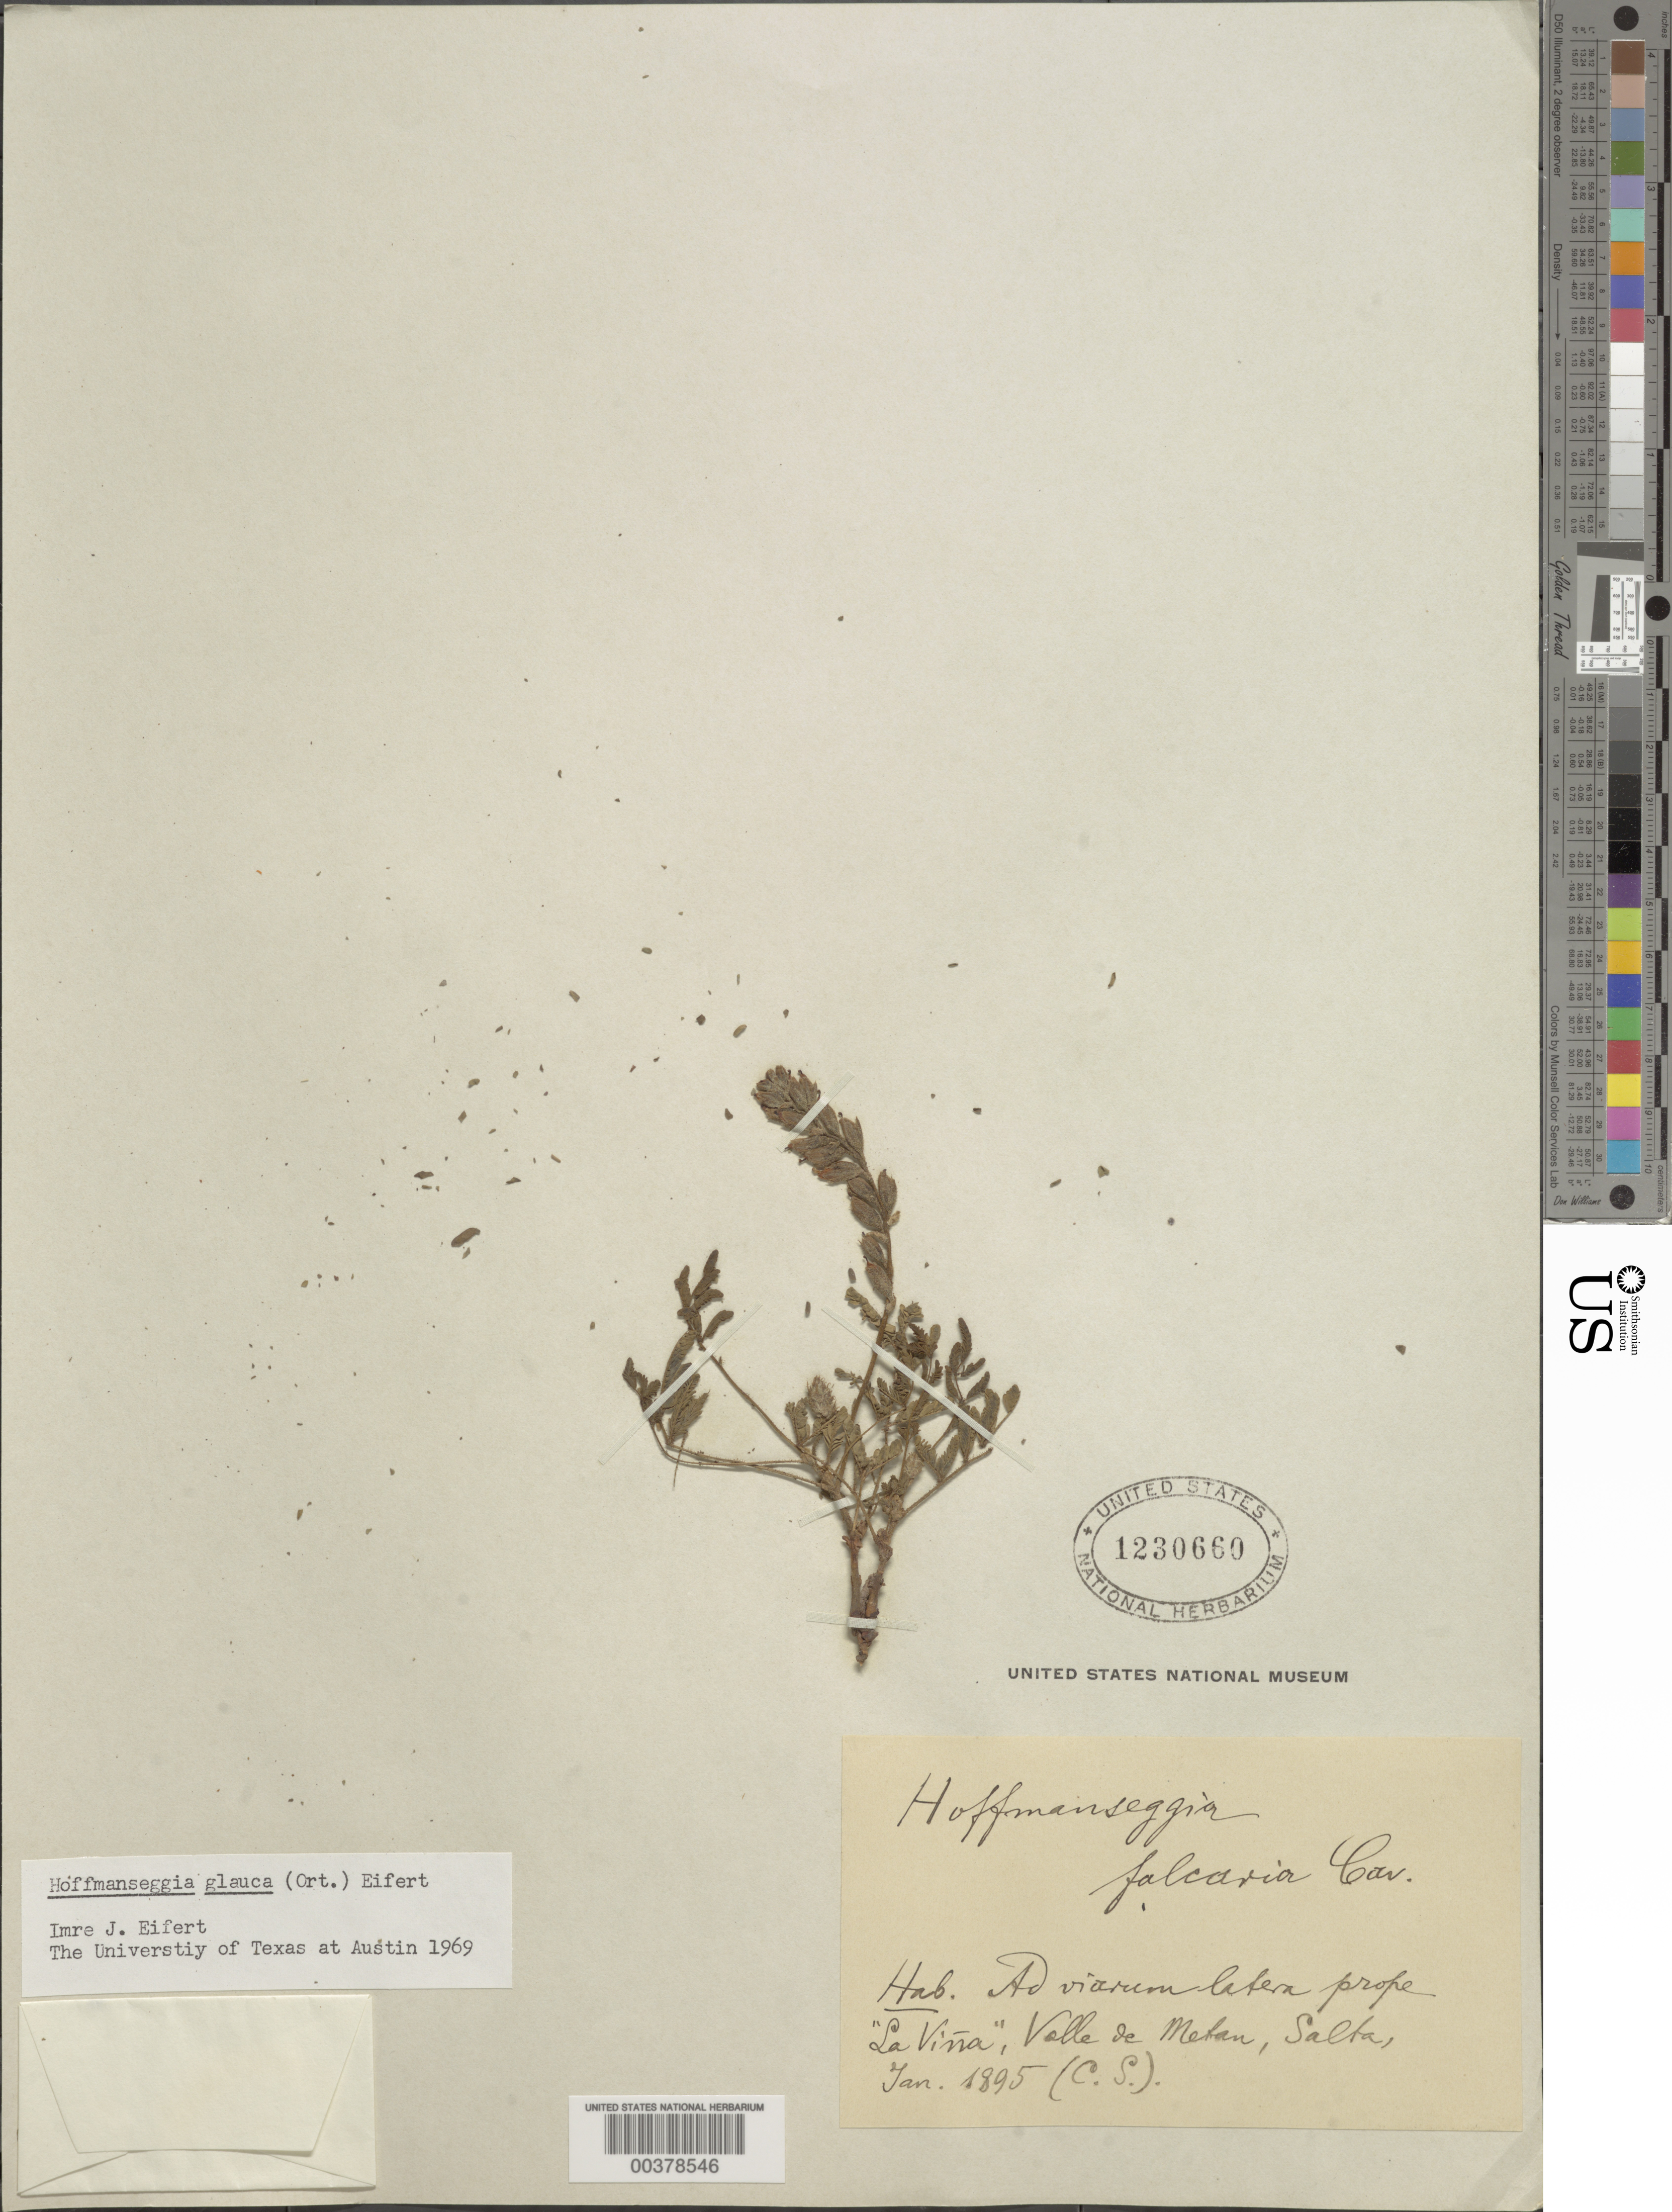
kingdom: Plantae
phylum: Tracheophyta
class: Magnoliopsida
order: Fabales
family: Fabaceae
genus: Hoffmannseggia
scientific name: Hoffmannseggia glauca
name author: (Ortega) Eifert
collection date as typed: Jan 1895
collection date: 1895-01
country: Argentina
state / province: Salta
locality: Prope "la Vina", valle de Metan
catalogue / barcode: US 1230660